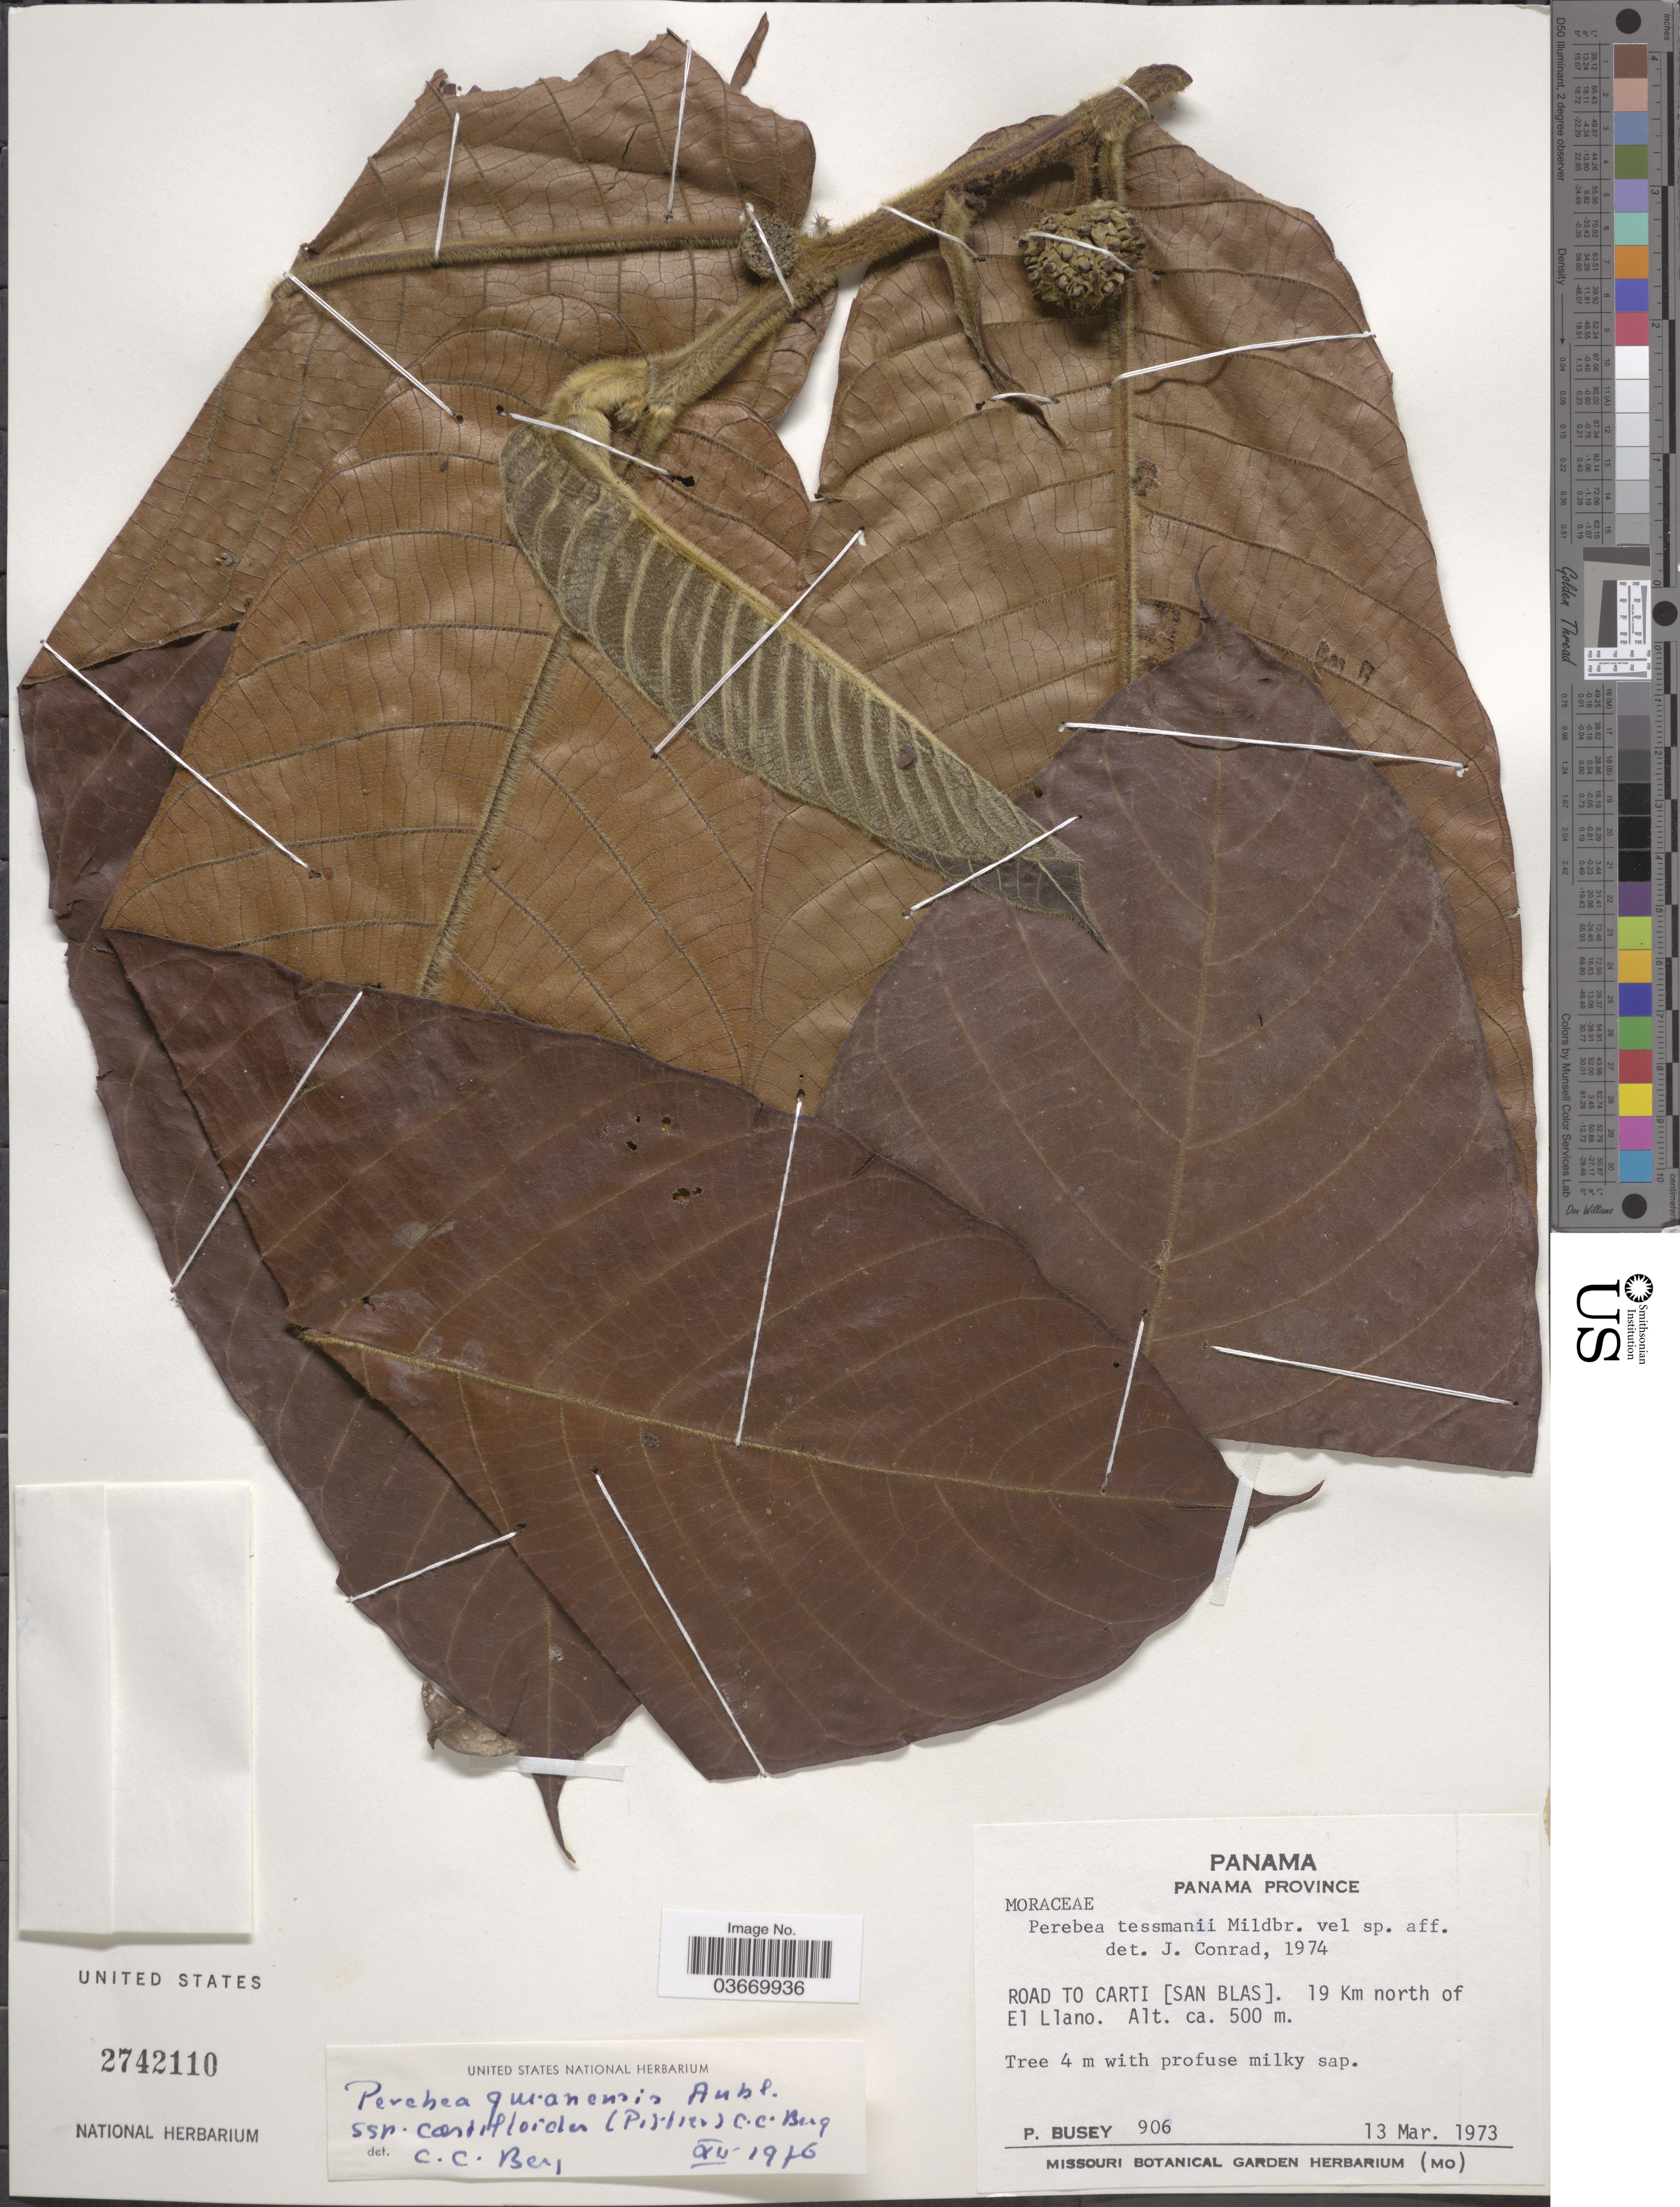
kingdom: Plantae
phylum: Tracheophyta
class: Magnoliopsida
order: Rosales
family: Moraceae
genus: Perebea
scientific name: Perebea guianensis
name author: Aubl.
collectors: P. Busey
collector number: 906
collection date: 1973-03-13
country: Panama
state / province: Panamá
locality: Road to Carti [San Blas]. 19 Km north of El Llano.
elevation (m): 500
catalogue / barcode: US 2742110